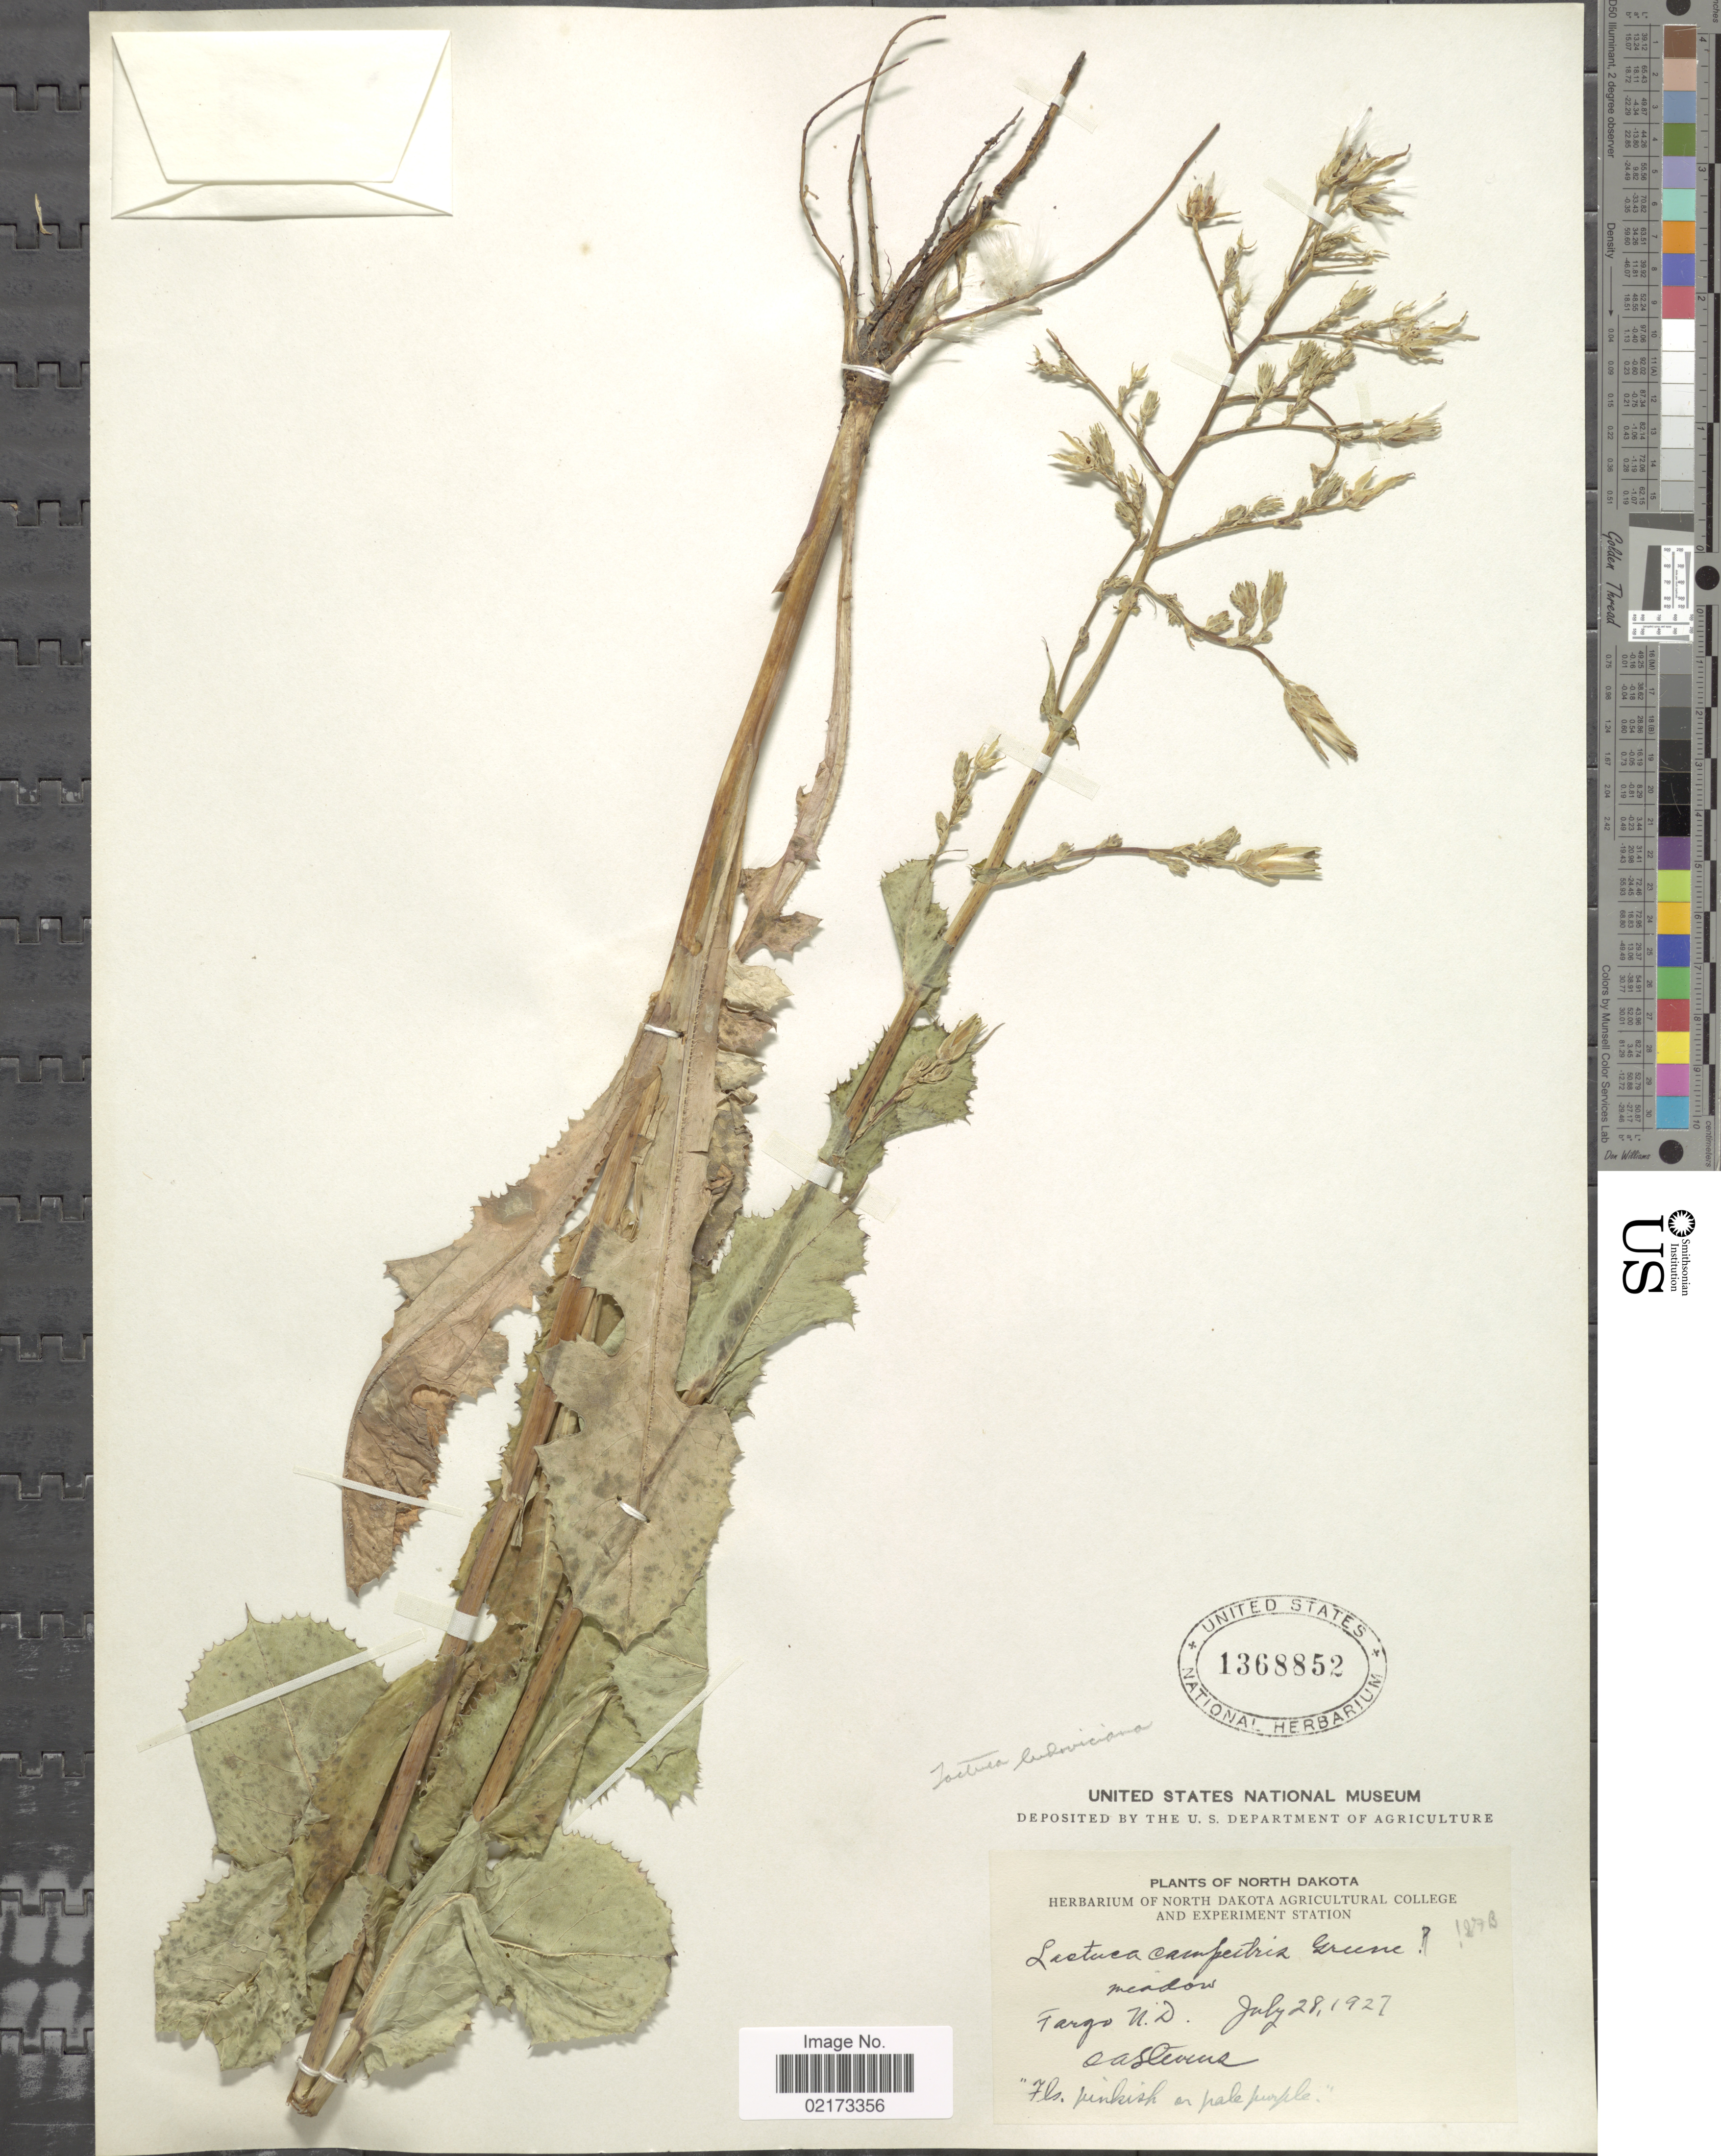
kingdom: Plantae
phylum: Tracheophyta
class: Magnoliopsida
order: Asterales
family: Asteraceae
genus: Lactuca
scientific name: Lactuca ludoviciana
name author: (Nutt.) Riddell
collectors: O. A. Stevens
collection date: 1927-07-28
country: United States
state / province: North Dakota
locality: Fargo N. D.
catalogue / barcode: US 1368852